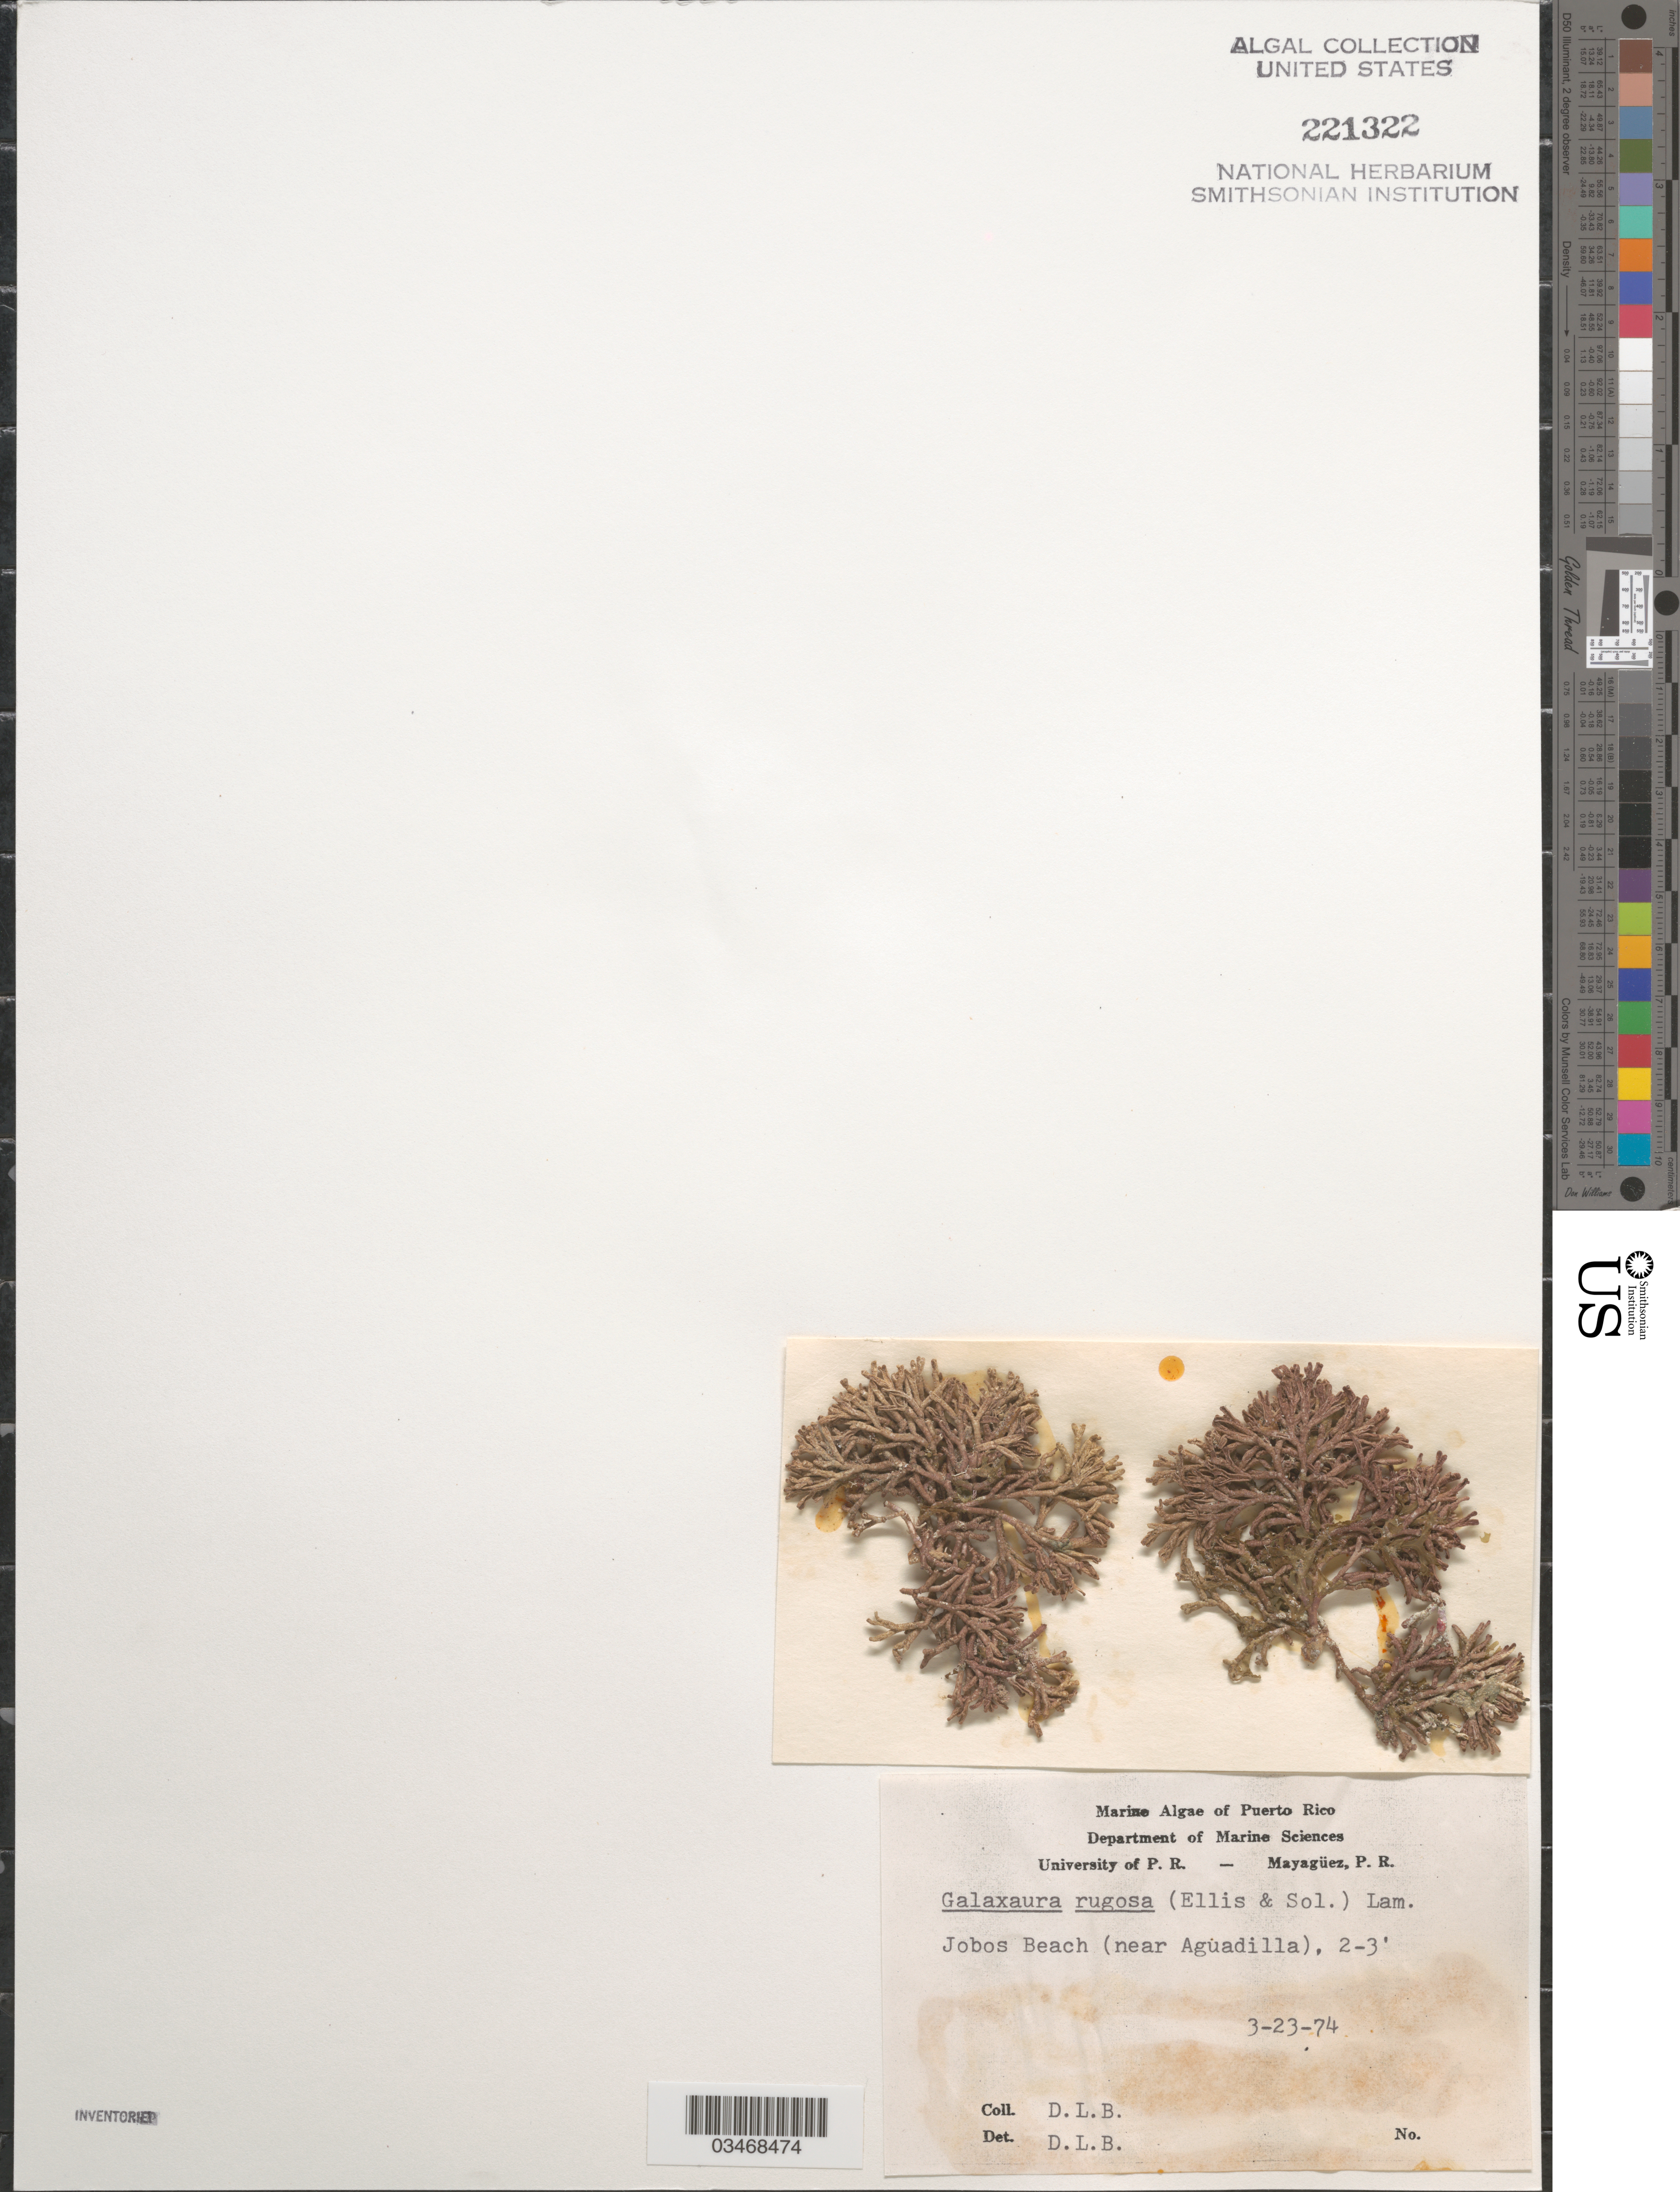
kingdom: Plantae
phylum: Rhodophyta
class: Florideophyceae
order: Nemaliales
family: Galaxauraceae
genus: Galaxaura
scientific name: Galaxaura rugosa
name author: (Ellis & Sol.) J.V.Lamouroux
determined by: Ballantine, D. L.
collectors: D.L. Ballantine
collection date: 1974-03-23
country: Puerto Rico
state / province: Aguadilla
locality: Jobos Beach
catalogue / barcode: US 221322